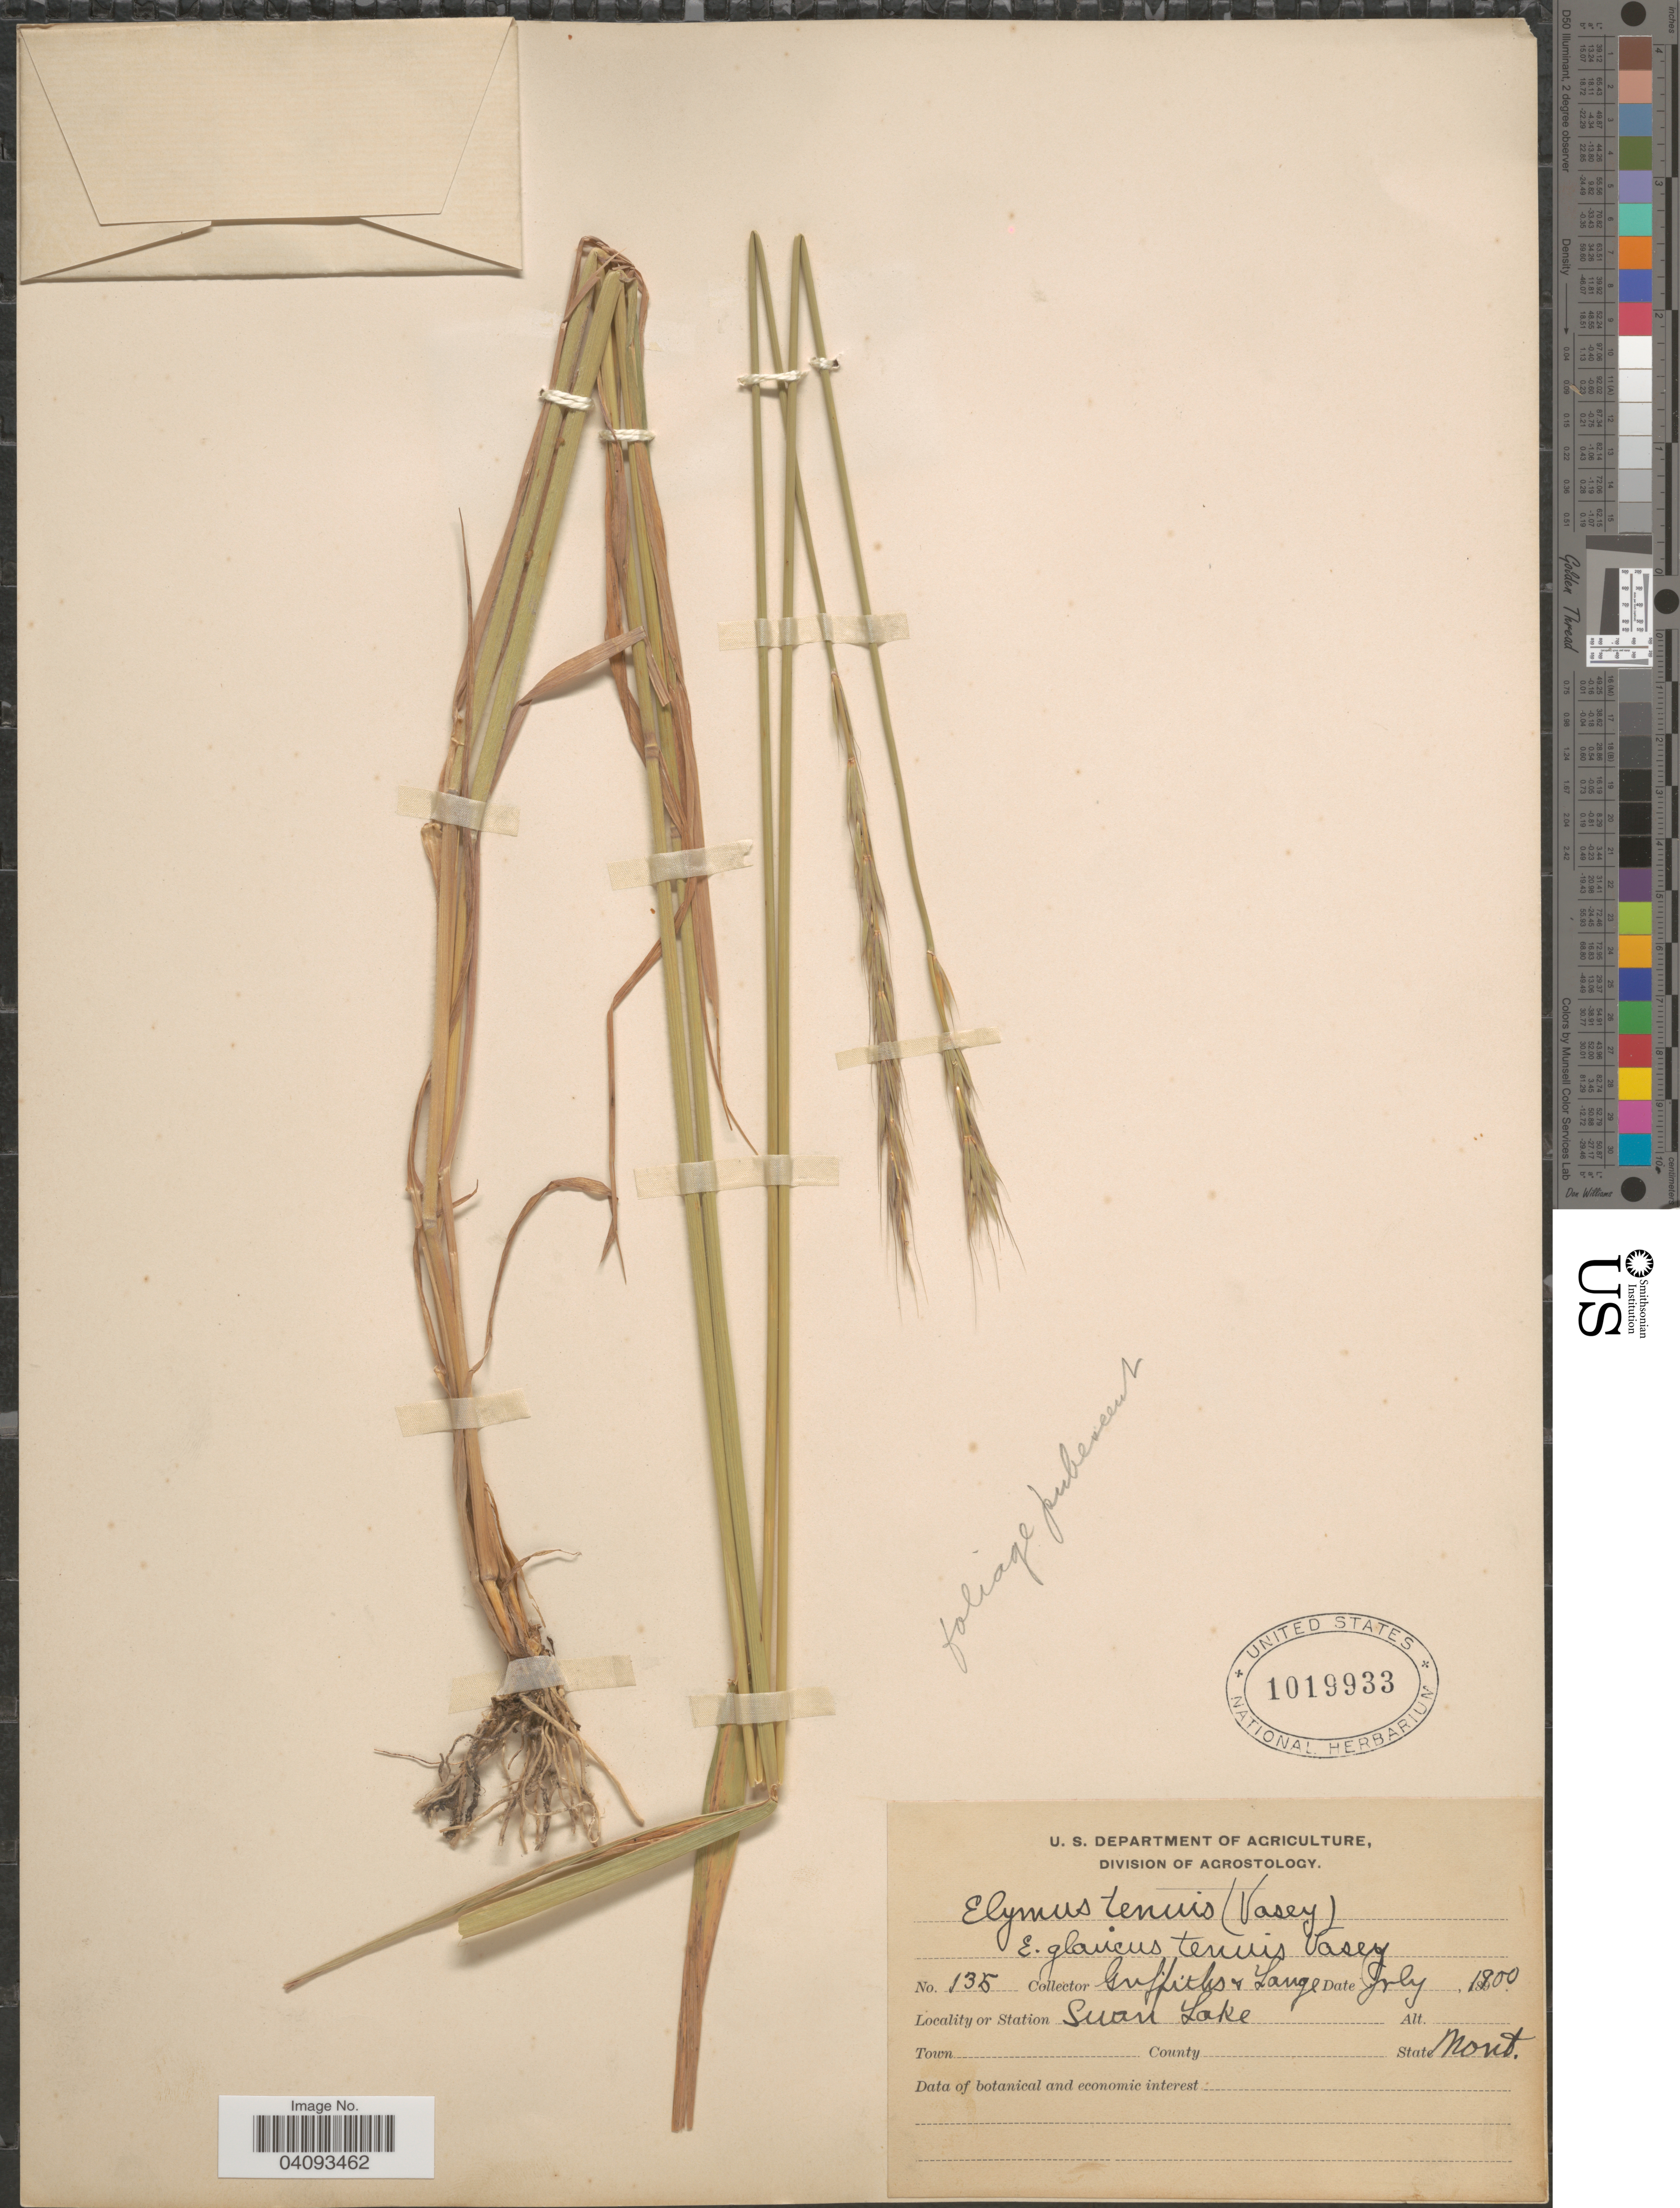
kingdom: Plantae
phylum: Tracheophyta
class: Liliopsida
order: Poales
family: Poaceae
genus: Elymus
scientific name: Elymus glaucus subsp. glaucus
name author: Buckley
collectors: -- Griffiths & -- Lange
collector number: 135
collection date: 1900-07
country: United States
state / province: Montana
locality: Swan Lake.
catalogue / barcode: US 1019933